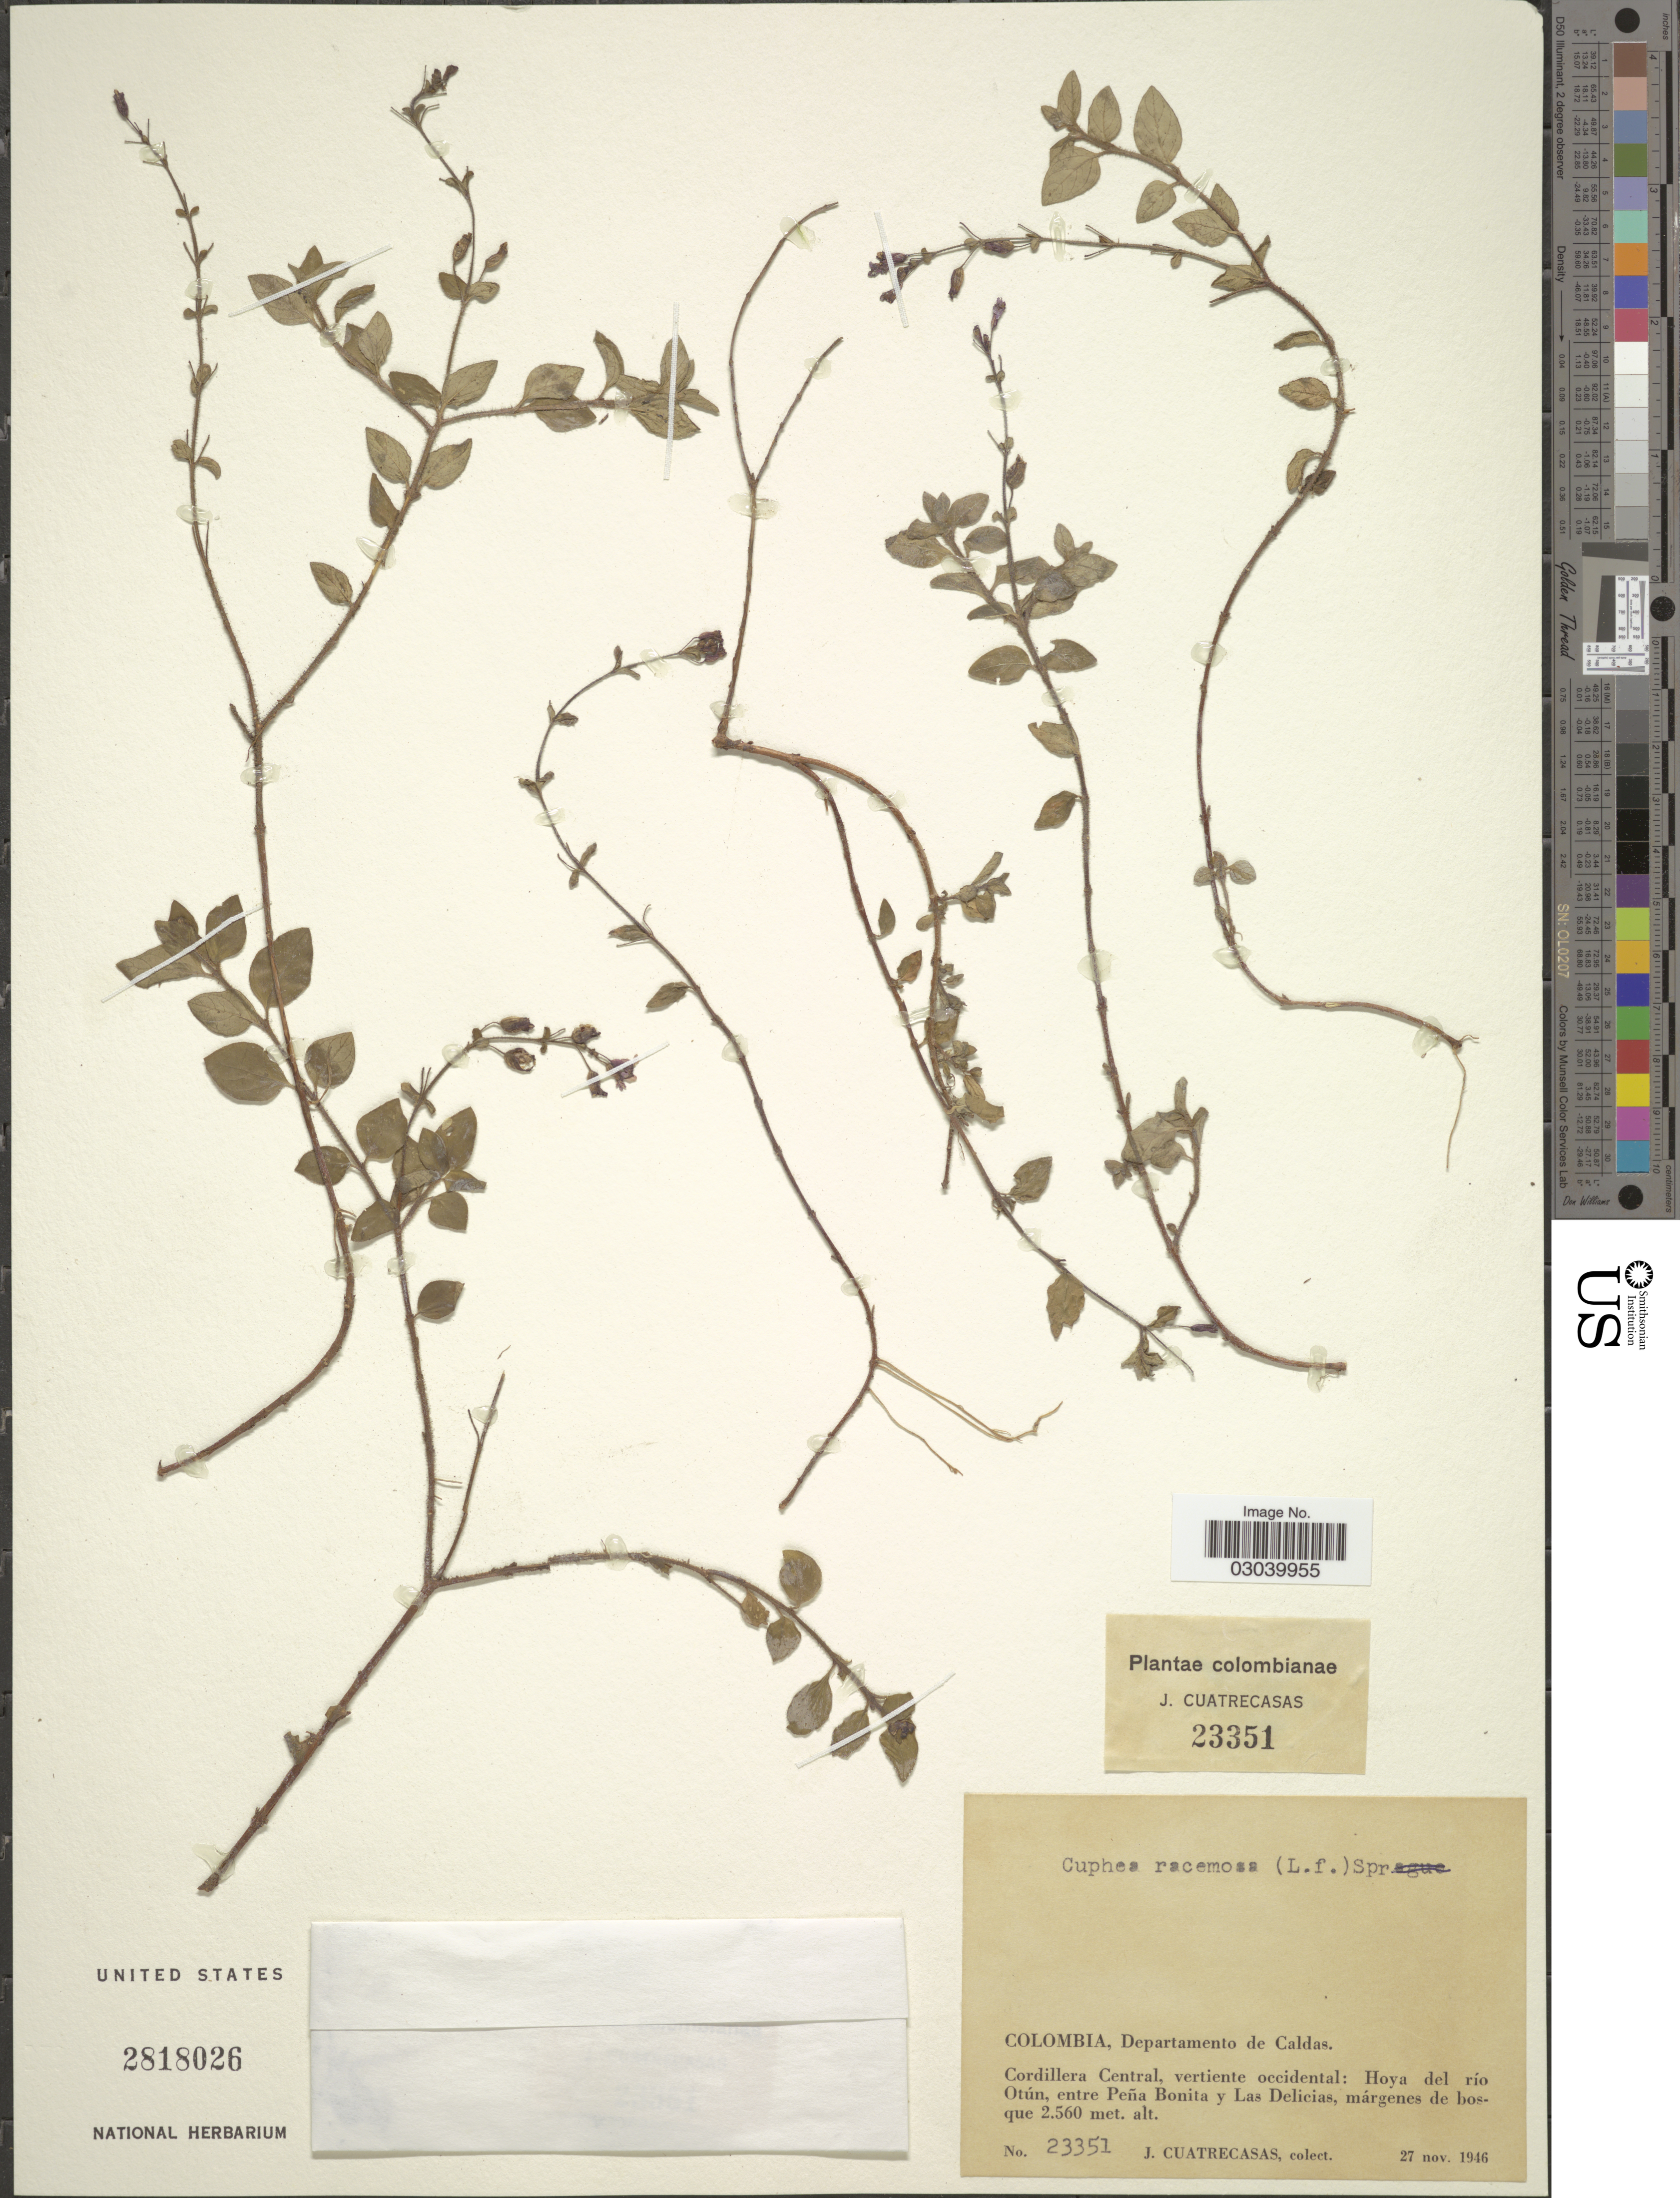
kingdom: Plantae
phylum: Tracheophyta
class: Magnoliopsida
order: Myrtales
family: Lythraceae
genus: Cuphea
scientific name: Cuphea racemosa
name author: (L. f.) Spreng.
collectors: J. Cuatrecasas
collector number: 23351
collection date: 1946-11-27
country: Colombia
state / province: Caldas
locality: Departamento de Caldas. Cordillera Central, vertiente occidental: Hoya del río Otún, entre Peña Bonita y Las Delicias.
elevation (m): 2560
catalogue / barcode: US 2818026